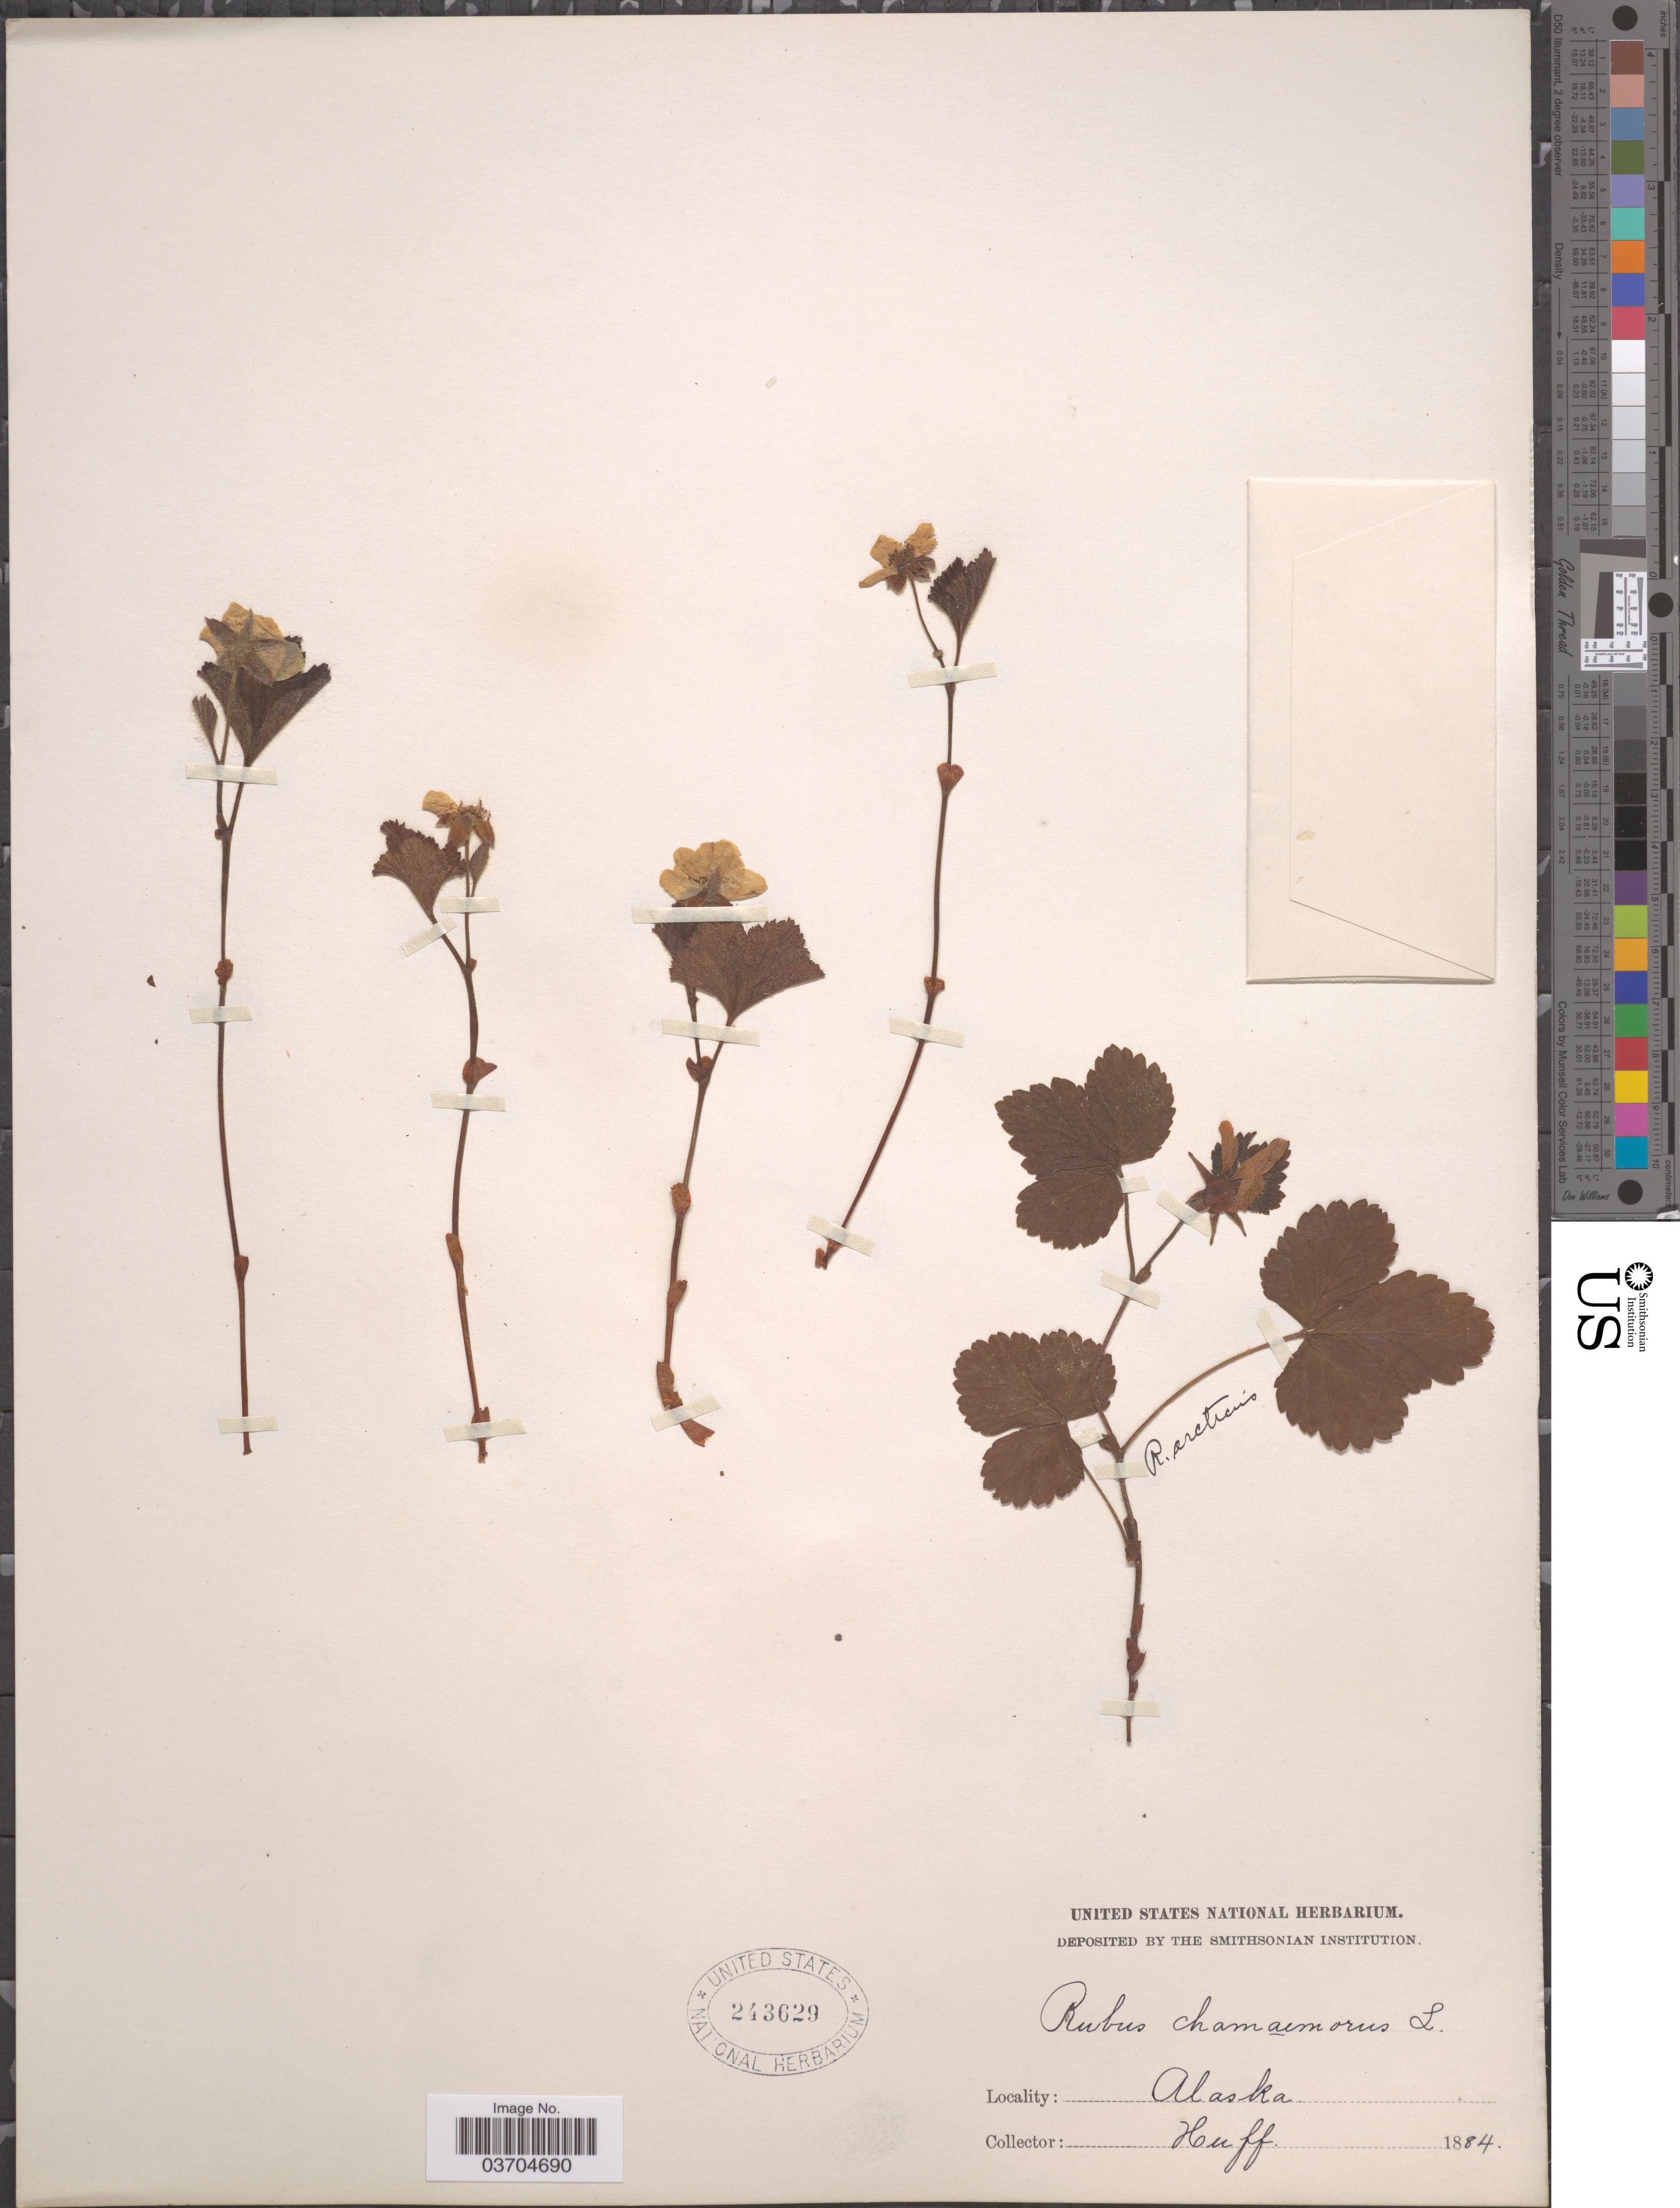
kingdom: Plantae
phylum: Tracheophyta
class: Magnoliopsida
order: Rosales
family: Rosaceae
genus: Rubus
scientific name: Rubus chamaemorus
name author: L.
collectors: -. Huff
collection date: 1884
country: United States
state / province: Alaska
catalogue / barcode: US 243629